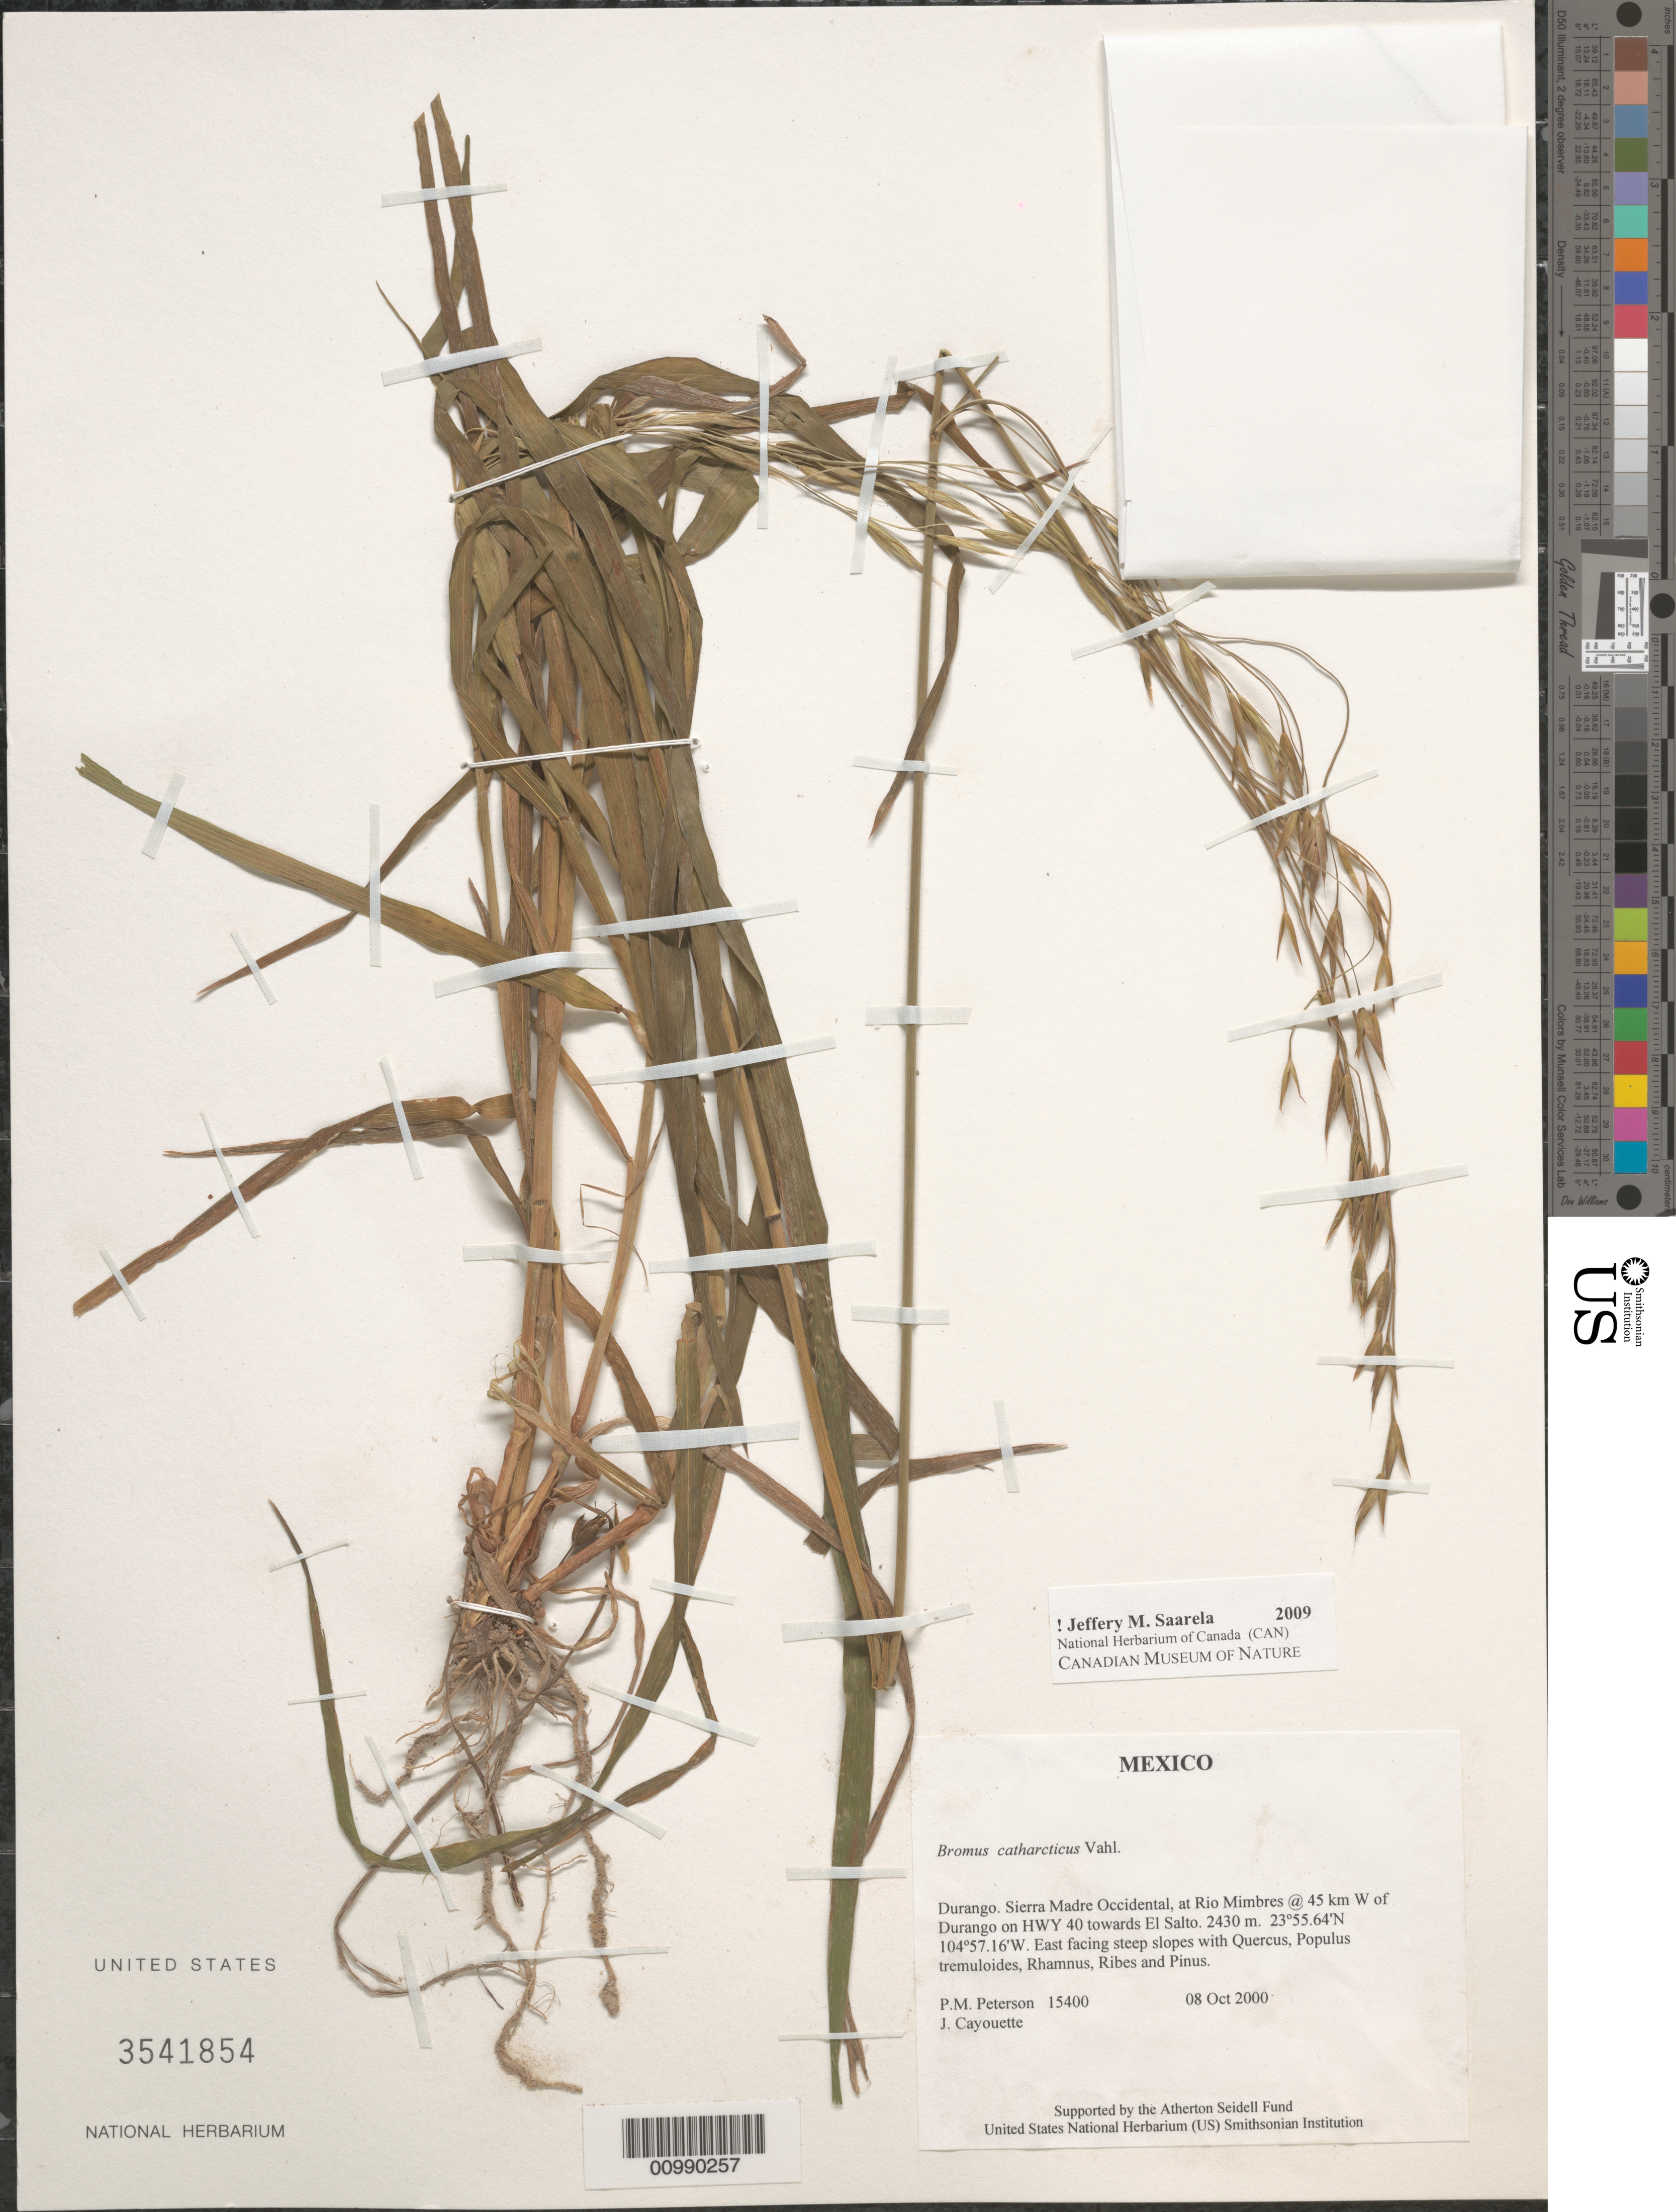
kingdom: Plantae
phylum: Tracheophyta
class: Liliopsida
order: Poales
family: Poaceae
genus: Bromus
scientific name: Bromus catharticus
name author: Vahl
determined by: Saarela, J. M., (CAN), Canadian Museum of Nature (CANADA)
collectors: P. M. Peterson & J. Cayouette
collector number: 15400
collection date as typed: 08 Oct 2000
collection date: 2000-10-08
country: Mexico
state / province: Durango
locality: Sierra Madre Occidental, at Rio Mimbres @ 45 km W of Durango on HWY 40 towards El Salto.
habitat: East facing steep slopes with Quercus, Populus tremuloides, Rhamnus, Ribes and Pinus.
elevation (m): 2430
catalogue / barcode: US 3541854